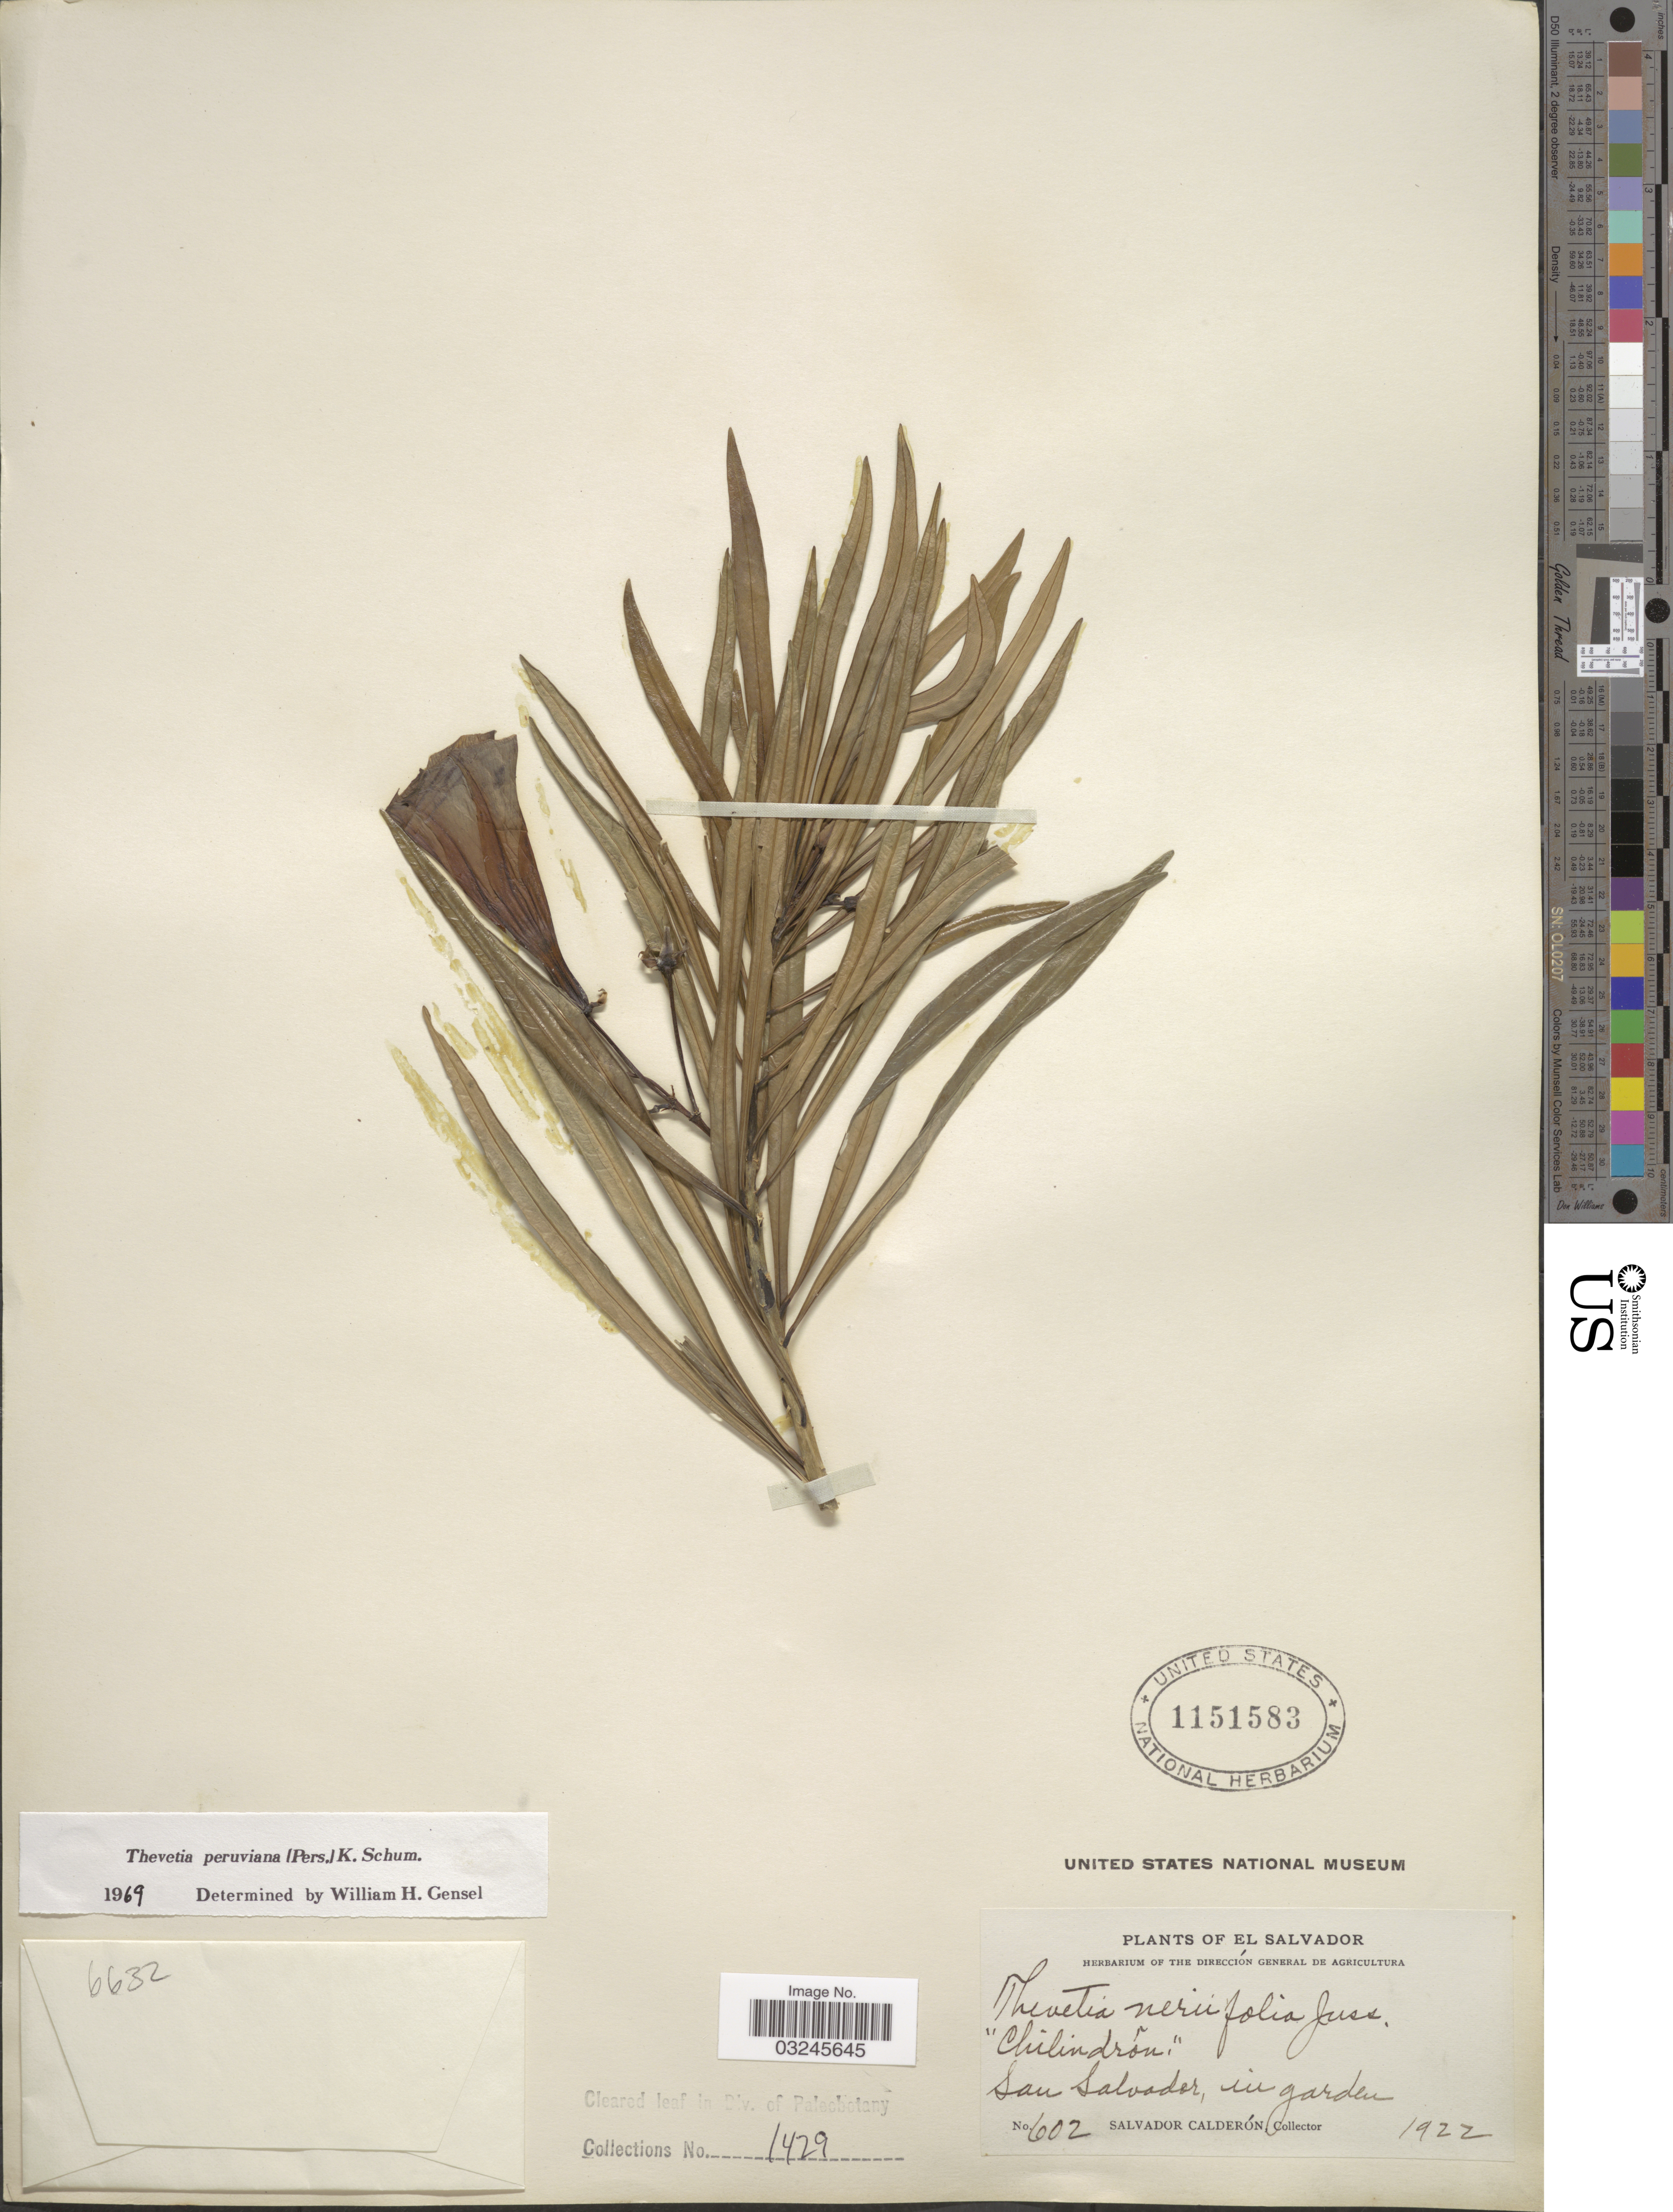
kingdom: Plantae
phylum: Tracheophyta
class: Magnoliopsida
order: Gentianales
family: Apocynaceae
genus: Thevetia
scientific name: Thevetia peruviana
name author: (Pers.) K. Schum.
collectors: S. Calderón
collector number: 602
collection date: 1922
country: El Salvador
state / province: San Salvador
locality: San Salvador, in garden.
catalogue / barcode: US 1151583